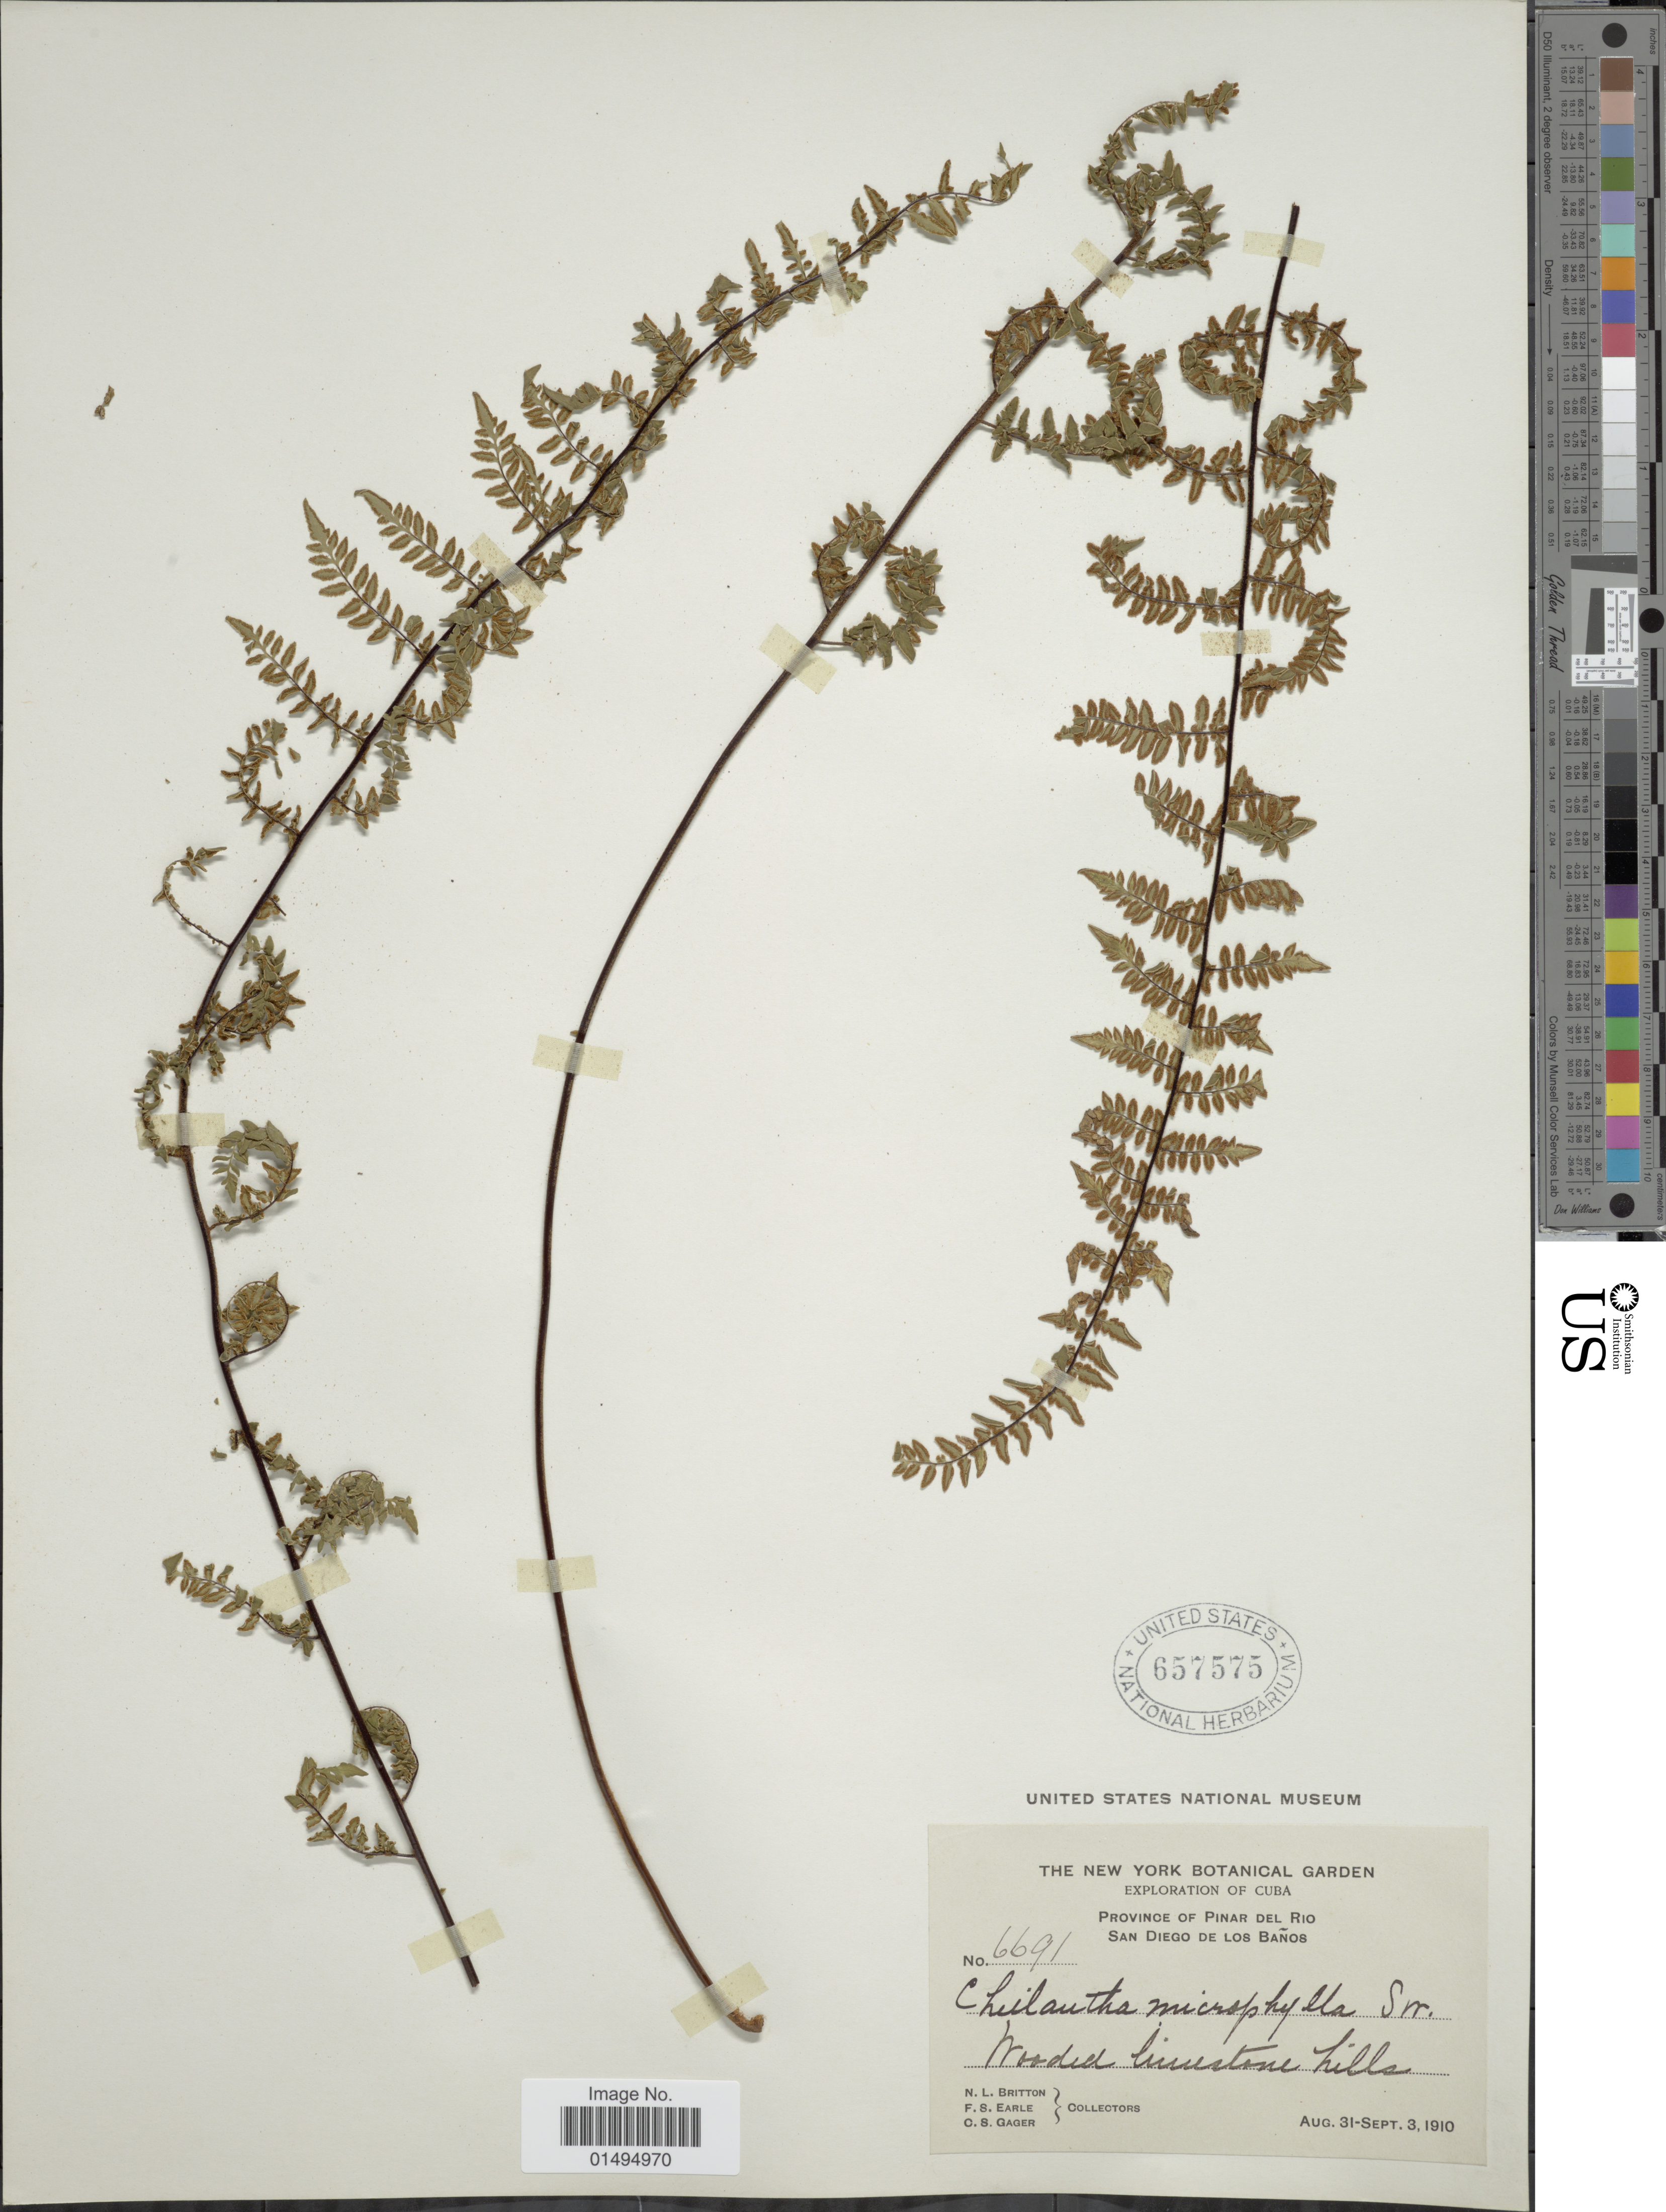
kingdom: Plantae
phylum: Tracheophyta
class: Polypodiopsida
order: Polypodiales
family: Pteridaceae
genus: Myriopteris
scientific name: Myriopteris microphylla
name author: (Sw.) Grusz & Windham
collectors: N. Britton, F. S. Earle & C. Gager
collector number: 6691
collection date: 1910-08-31/1910-09-03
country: Cuba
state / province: Pinar del Río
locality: Province of Pinar Del Rio, San Diego De Los Banos.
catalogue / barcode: US 657575